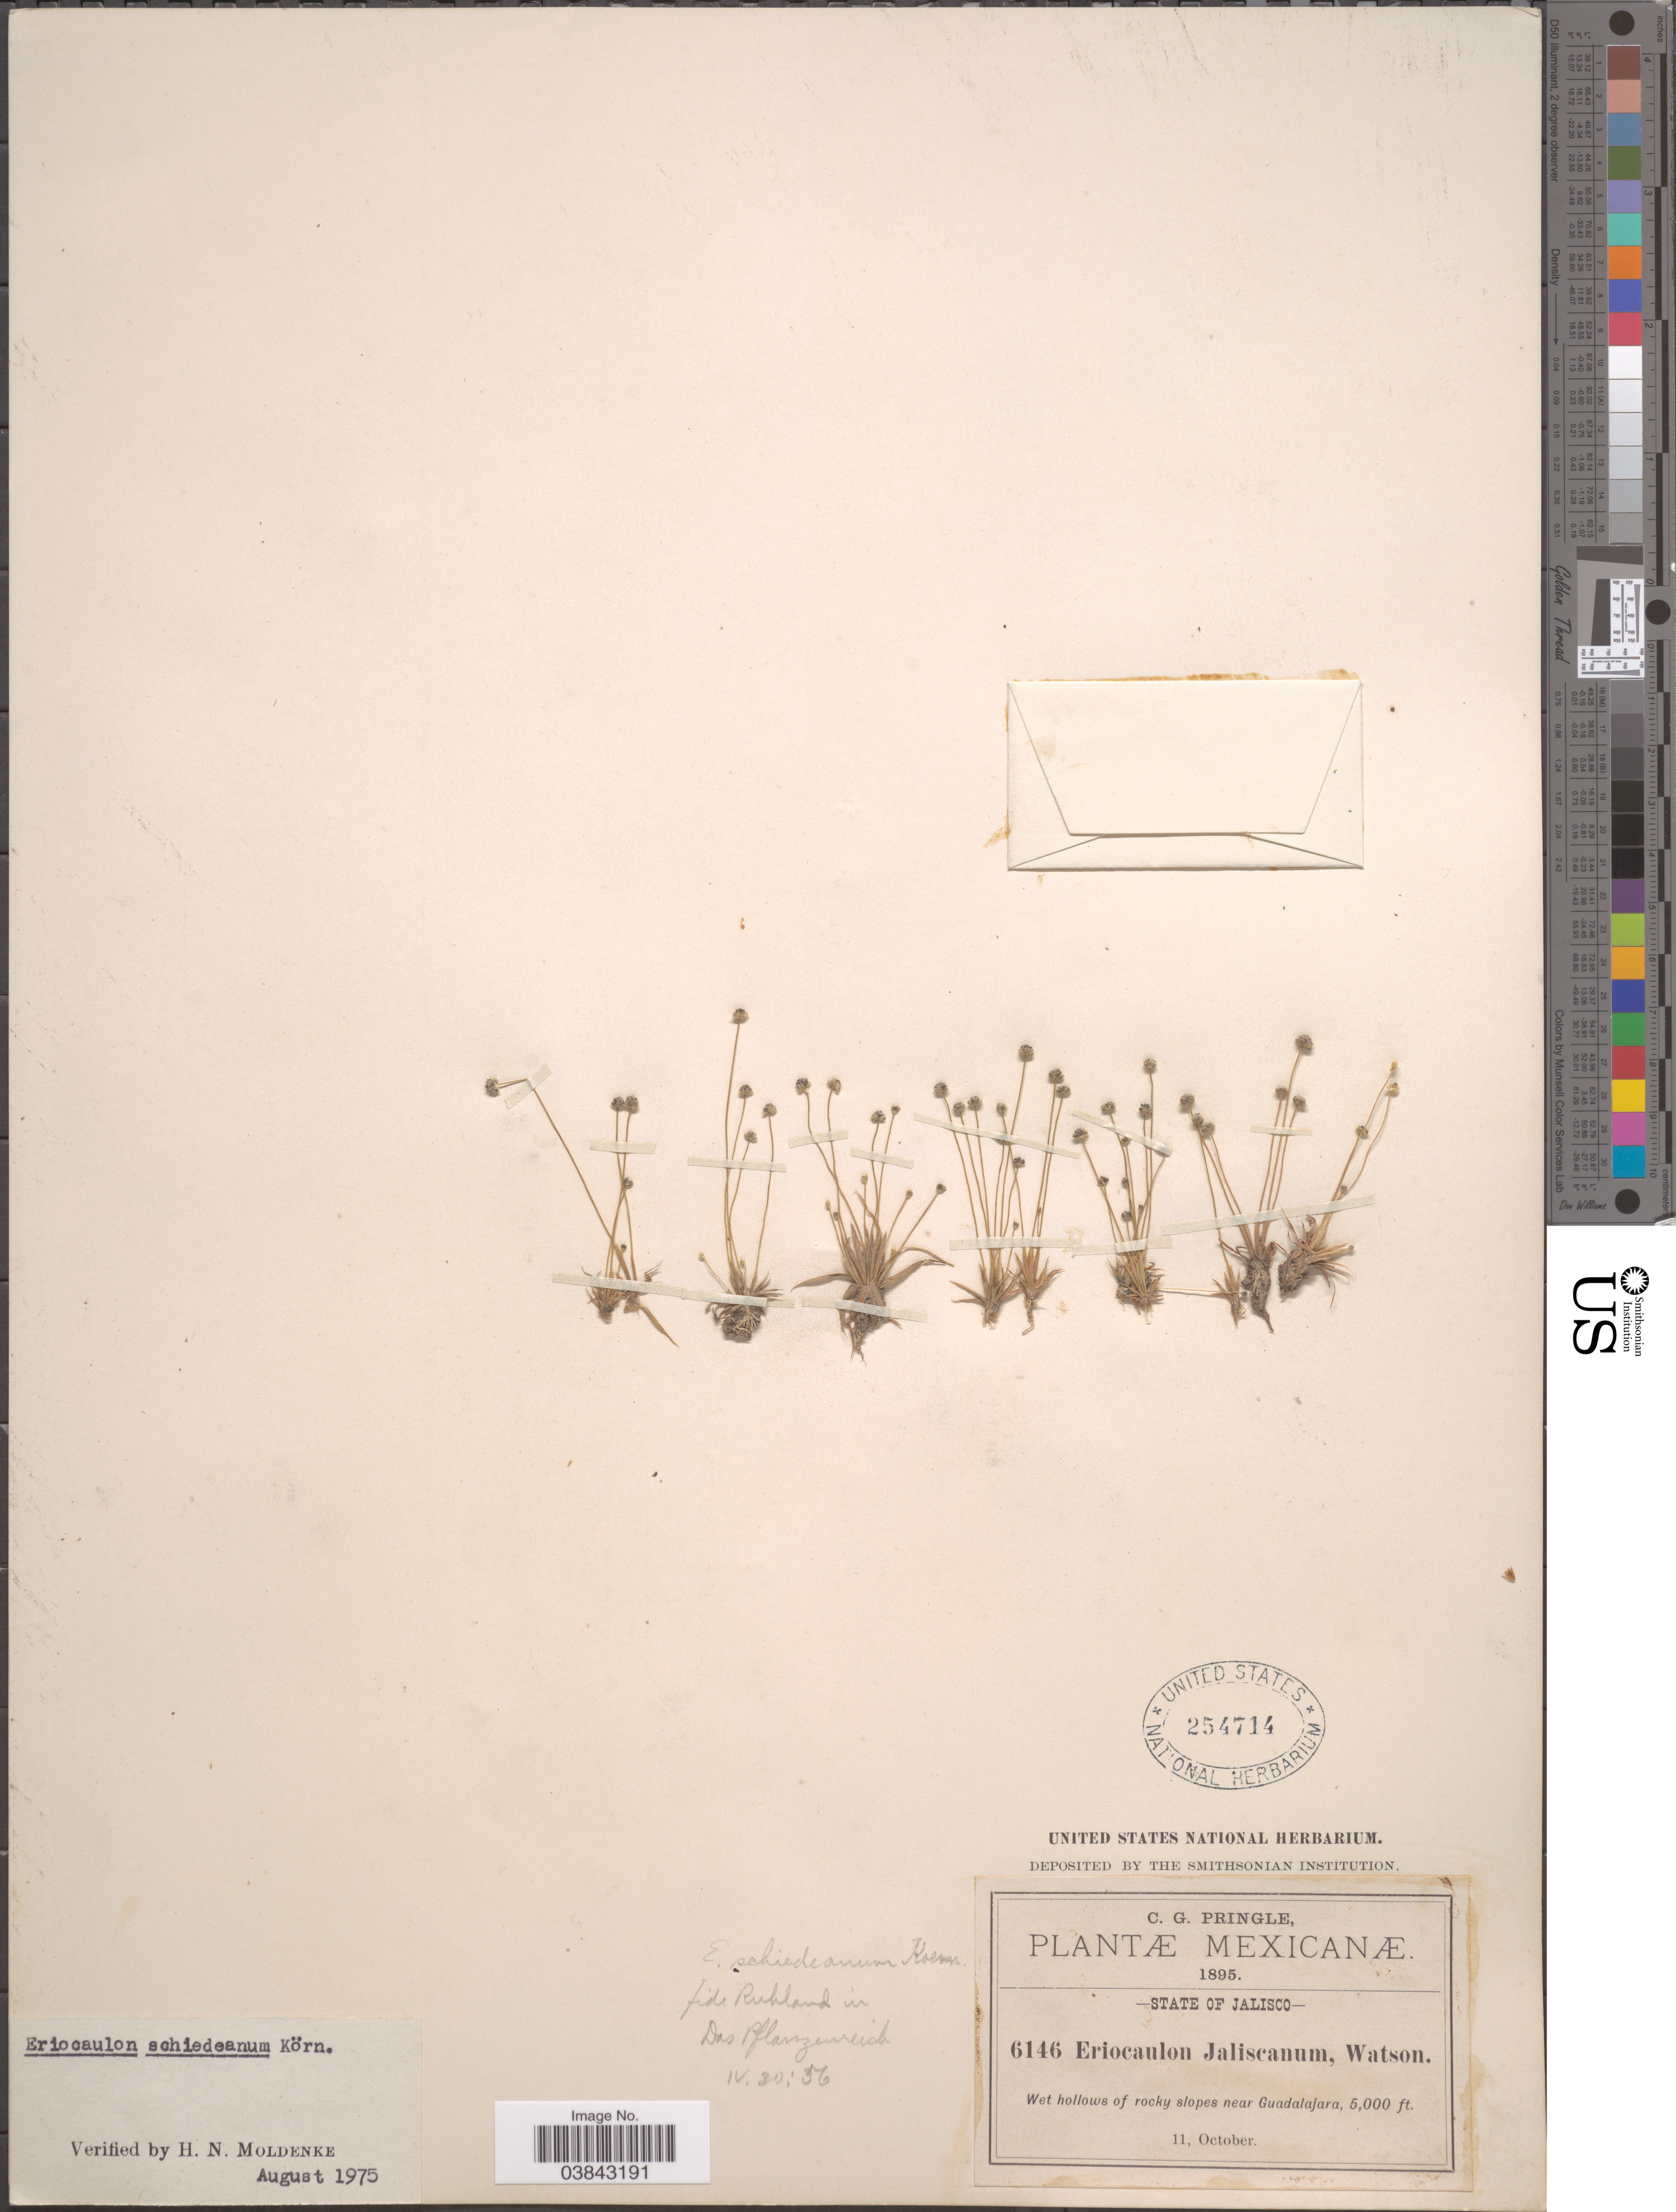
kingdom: Plantae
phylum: Tracheophyta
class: Liliopsida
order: Poales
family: Eriocaulaceae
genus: Eriocaulon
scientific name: Eriocaulon schiedeanum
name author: Körn.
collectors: C. G. Pringle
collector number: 6146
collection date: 1895-10-11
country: Mexico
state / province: Jalisco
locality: Near Guadalajara.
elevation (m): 1524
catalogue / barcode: US 254714